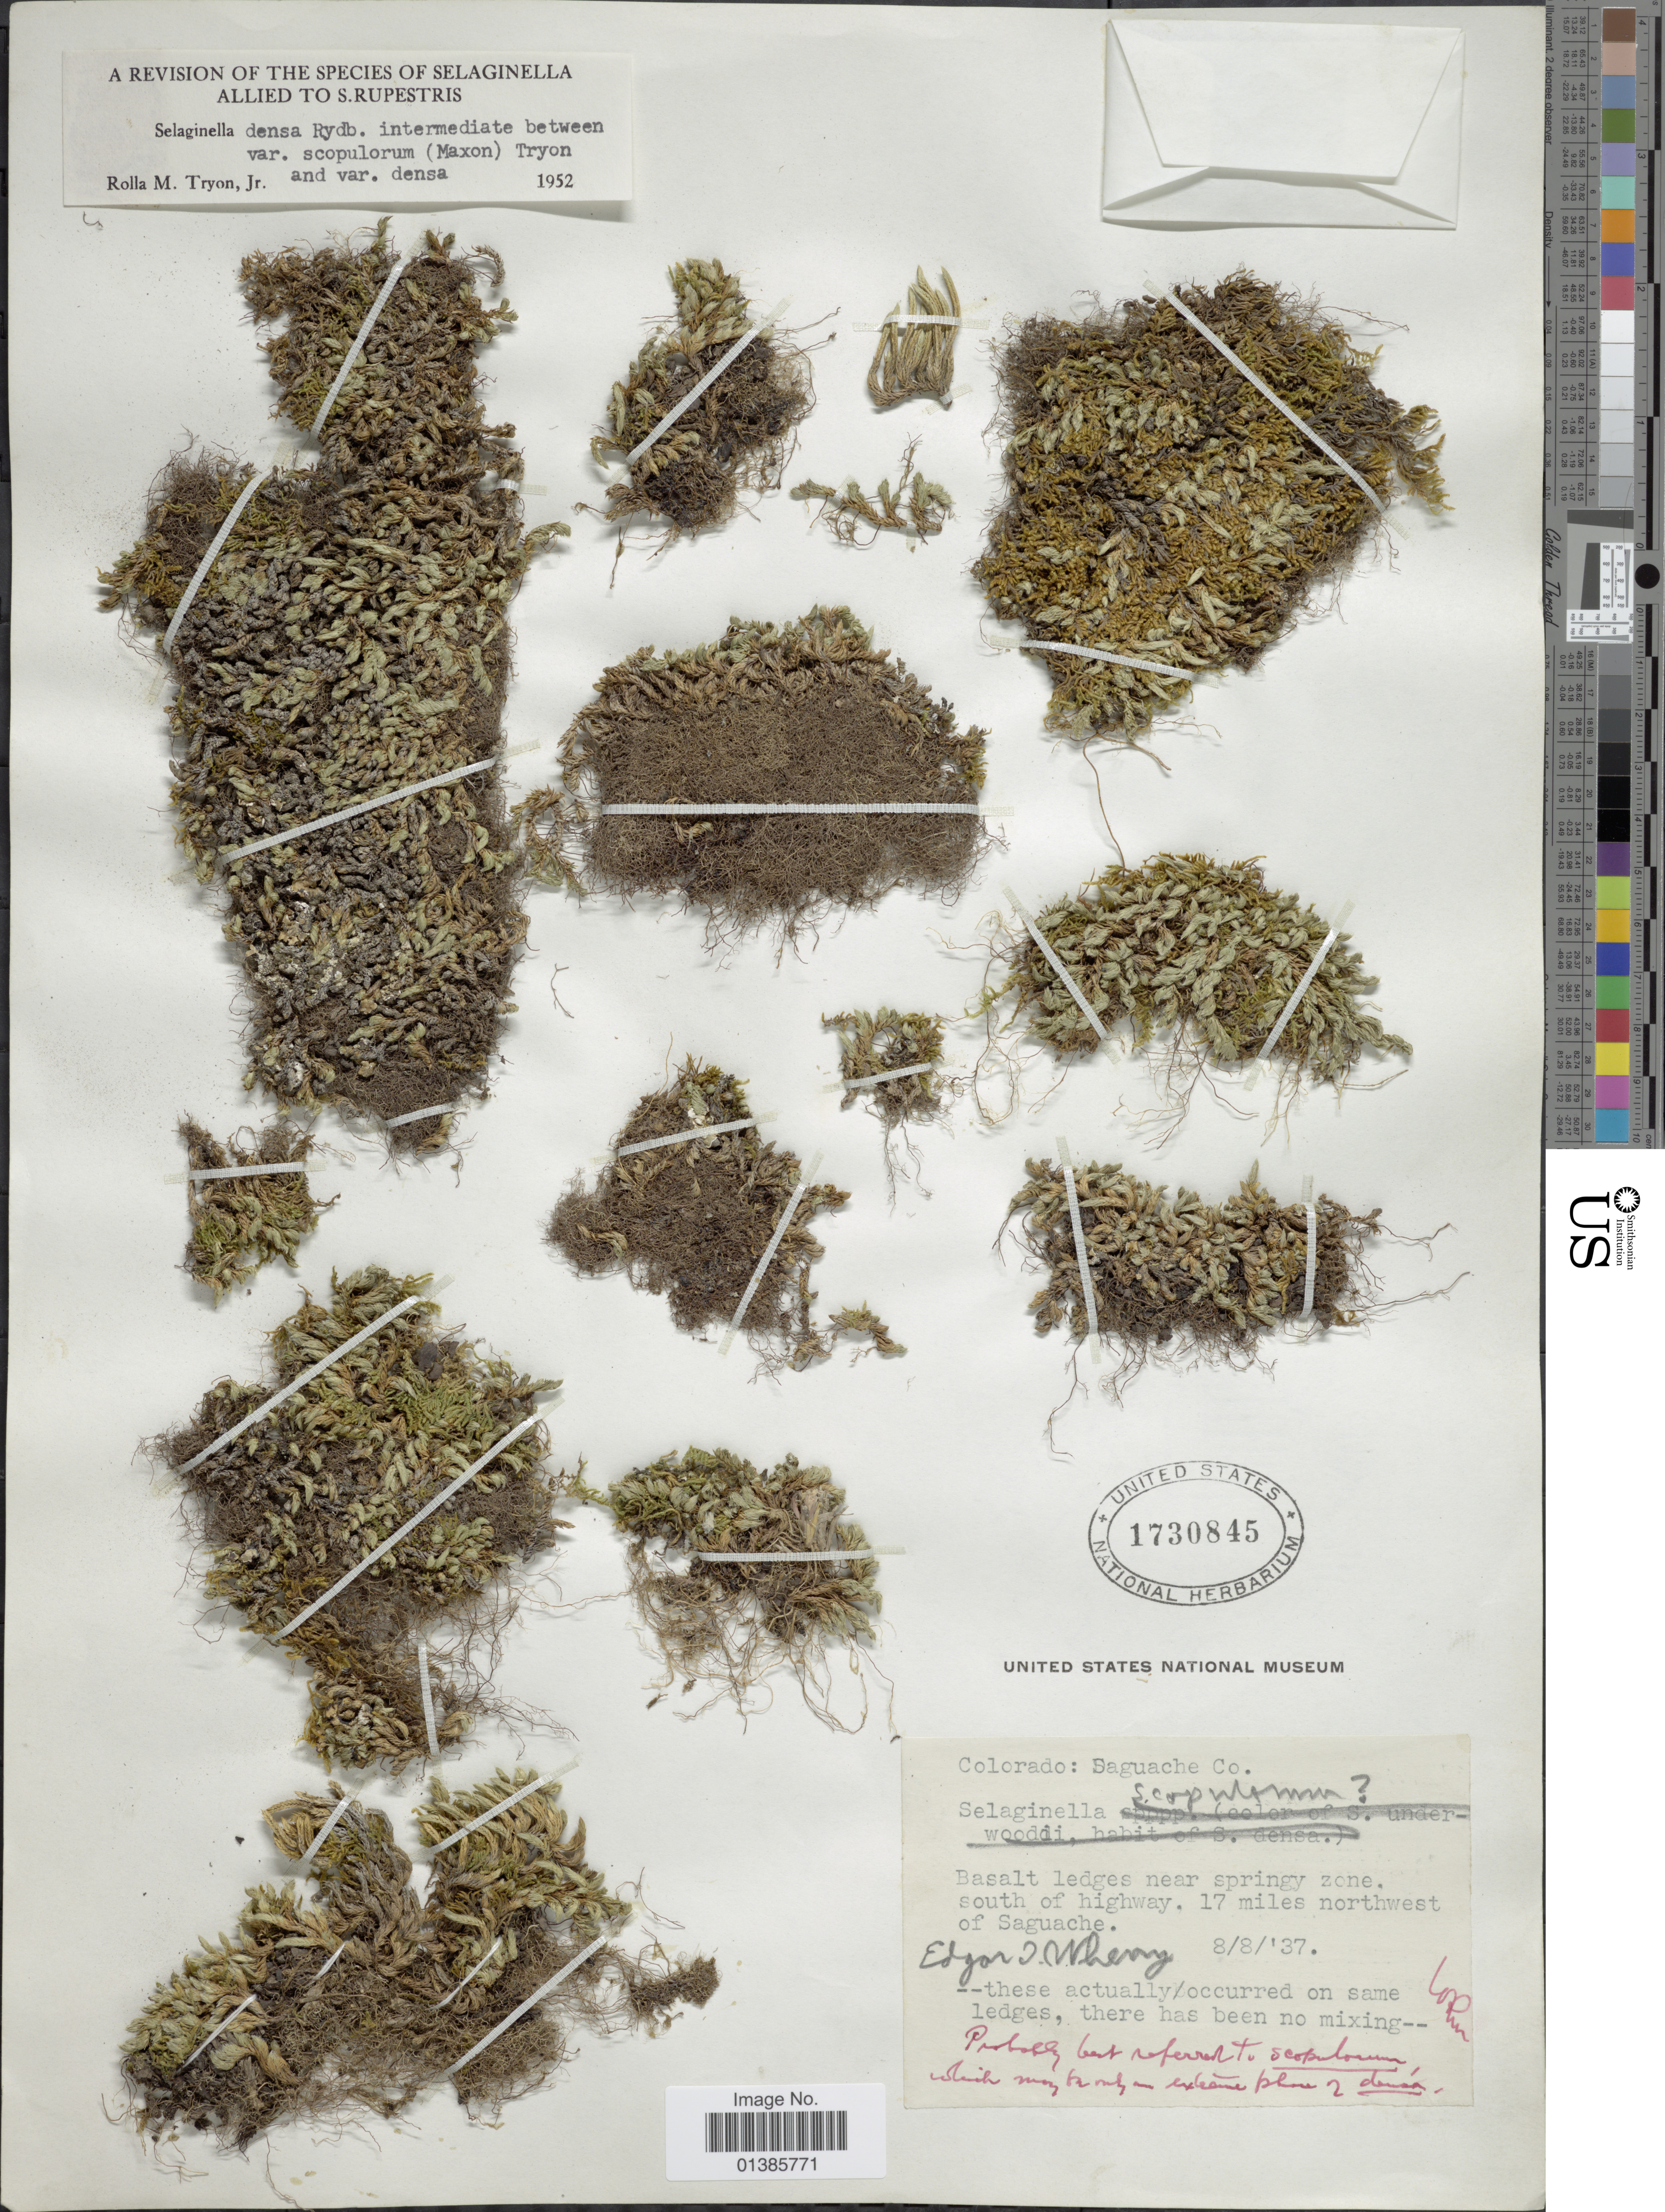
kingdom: Plantae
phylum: Tracheophyta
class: Lycopodiopsida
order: Selaginellales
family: Selaginellaceae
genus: Selaginella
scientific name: Selaginella densa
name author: Rydb.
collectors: E. T. Wherry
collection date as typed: Transcribed d/m/y: 8/8/37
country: United States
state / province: Colorado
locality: Saguache Co. Basalt ledges near springy zone. south of highway, 17 miles northwest of Saguache.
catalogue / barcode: US 1730845